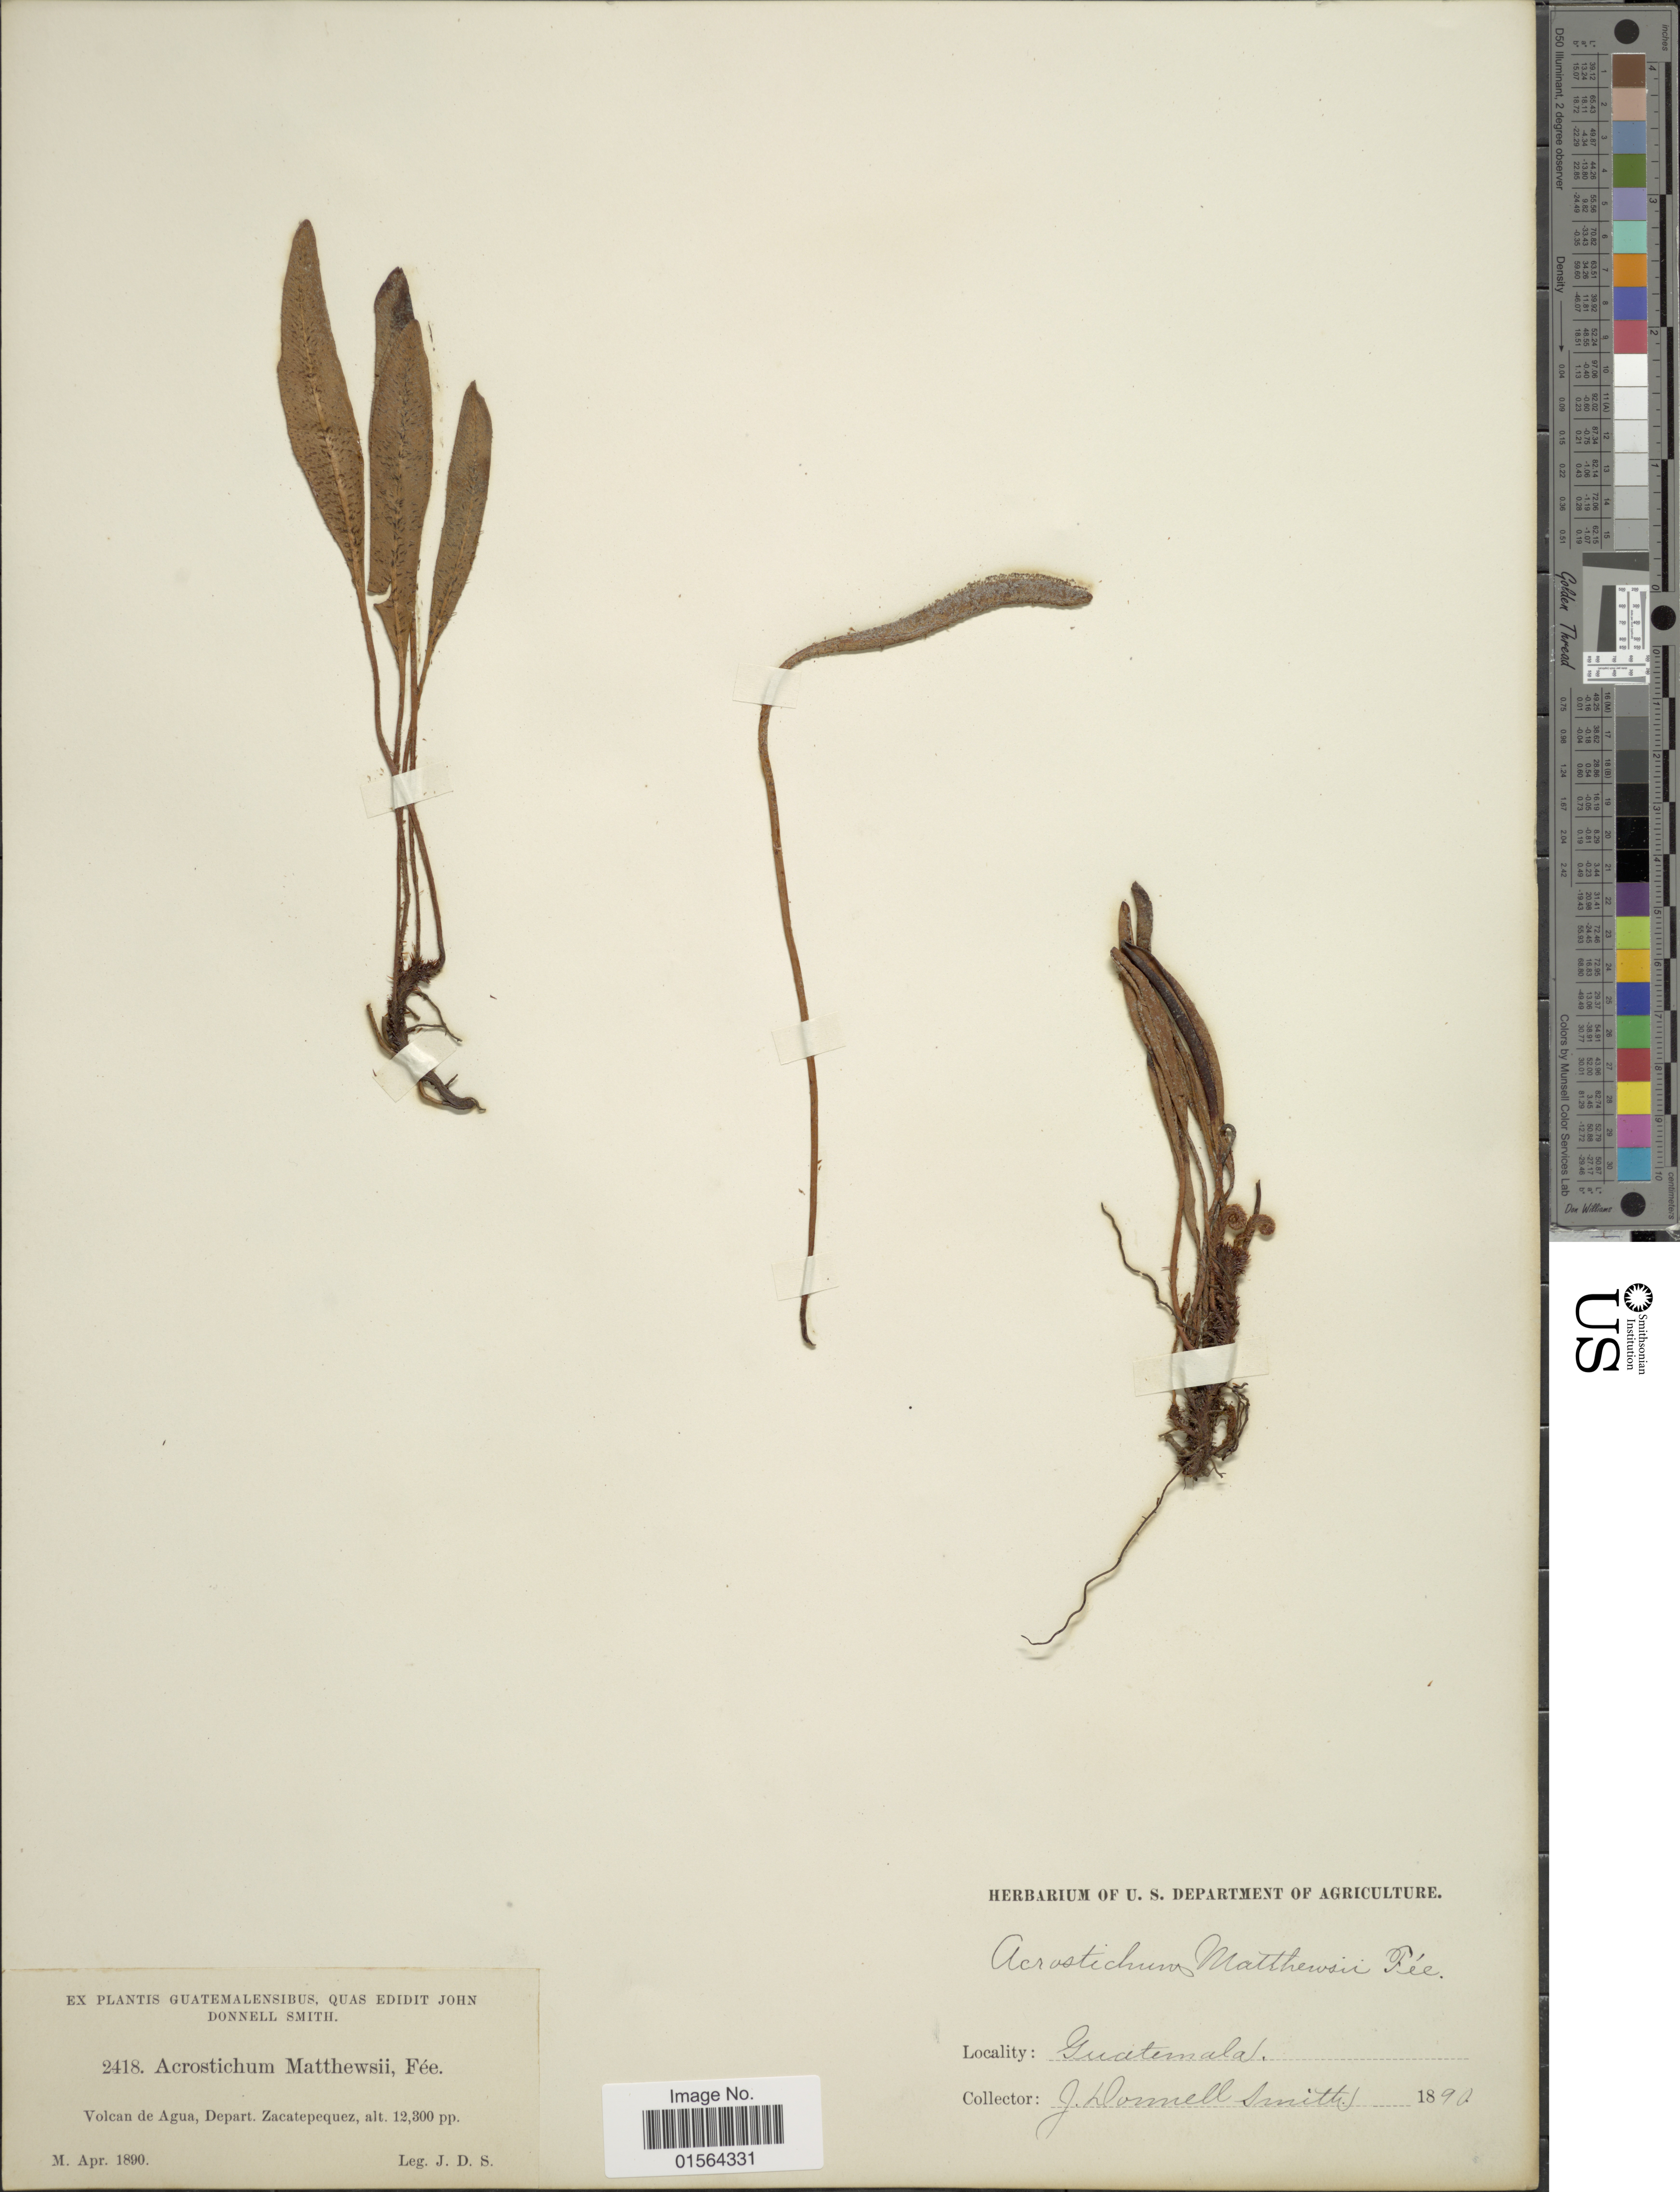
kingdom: Plantae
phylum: Tracheophyta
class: Polypodiopsida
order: Polypodiales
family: Dryopteridaceae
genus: Elaphoglossum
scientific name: Elaphoglossum mathewsii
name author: (Fée) T. Moore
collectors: J. Donnell Smith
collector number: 2418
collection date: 1890-04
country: Guatemala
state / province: Sacatepéquez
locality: Guatemalensibus, Volcan de Agua, Depart. Zacatepequez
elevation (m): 3749